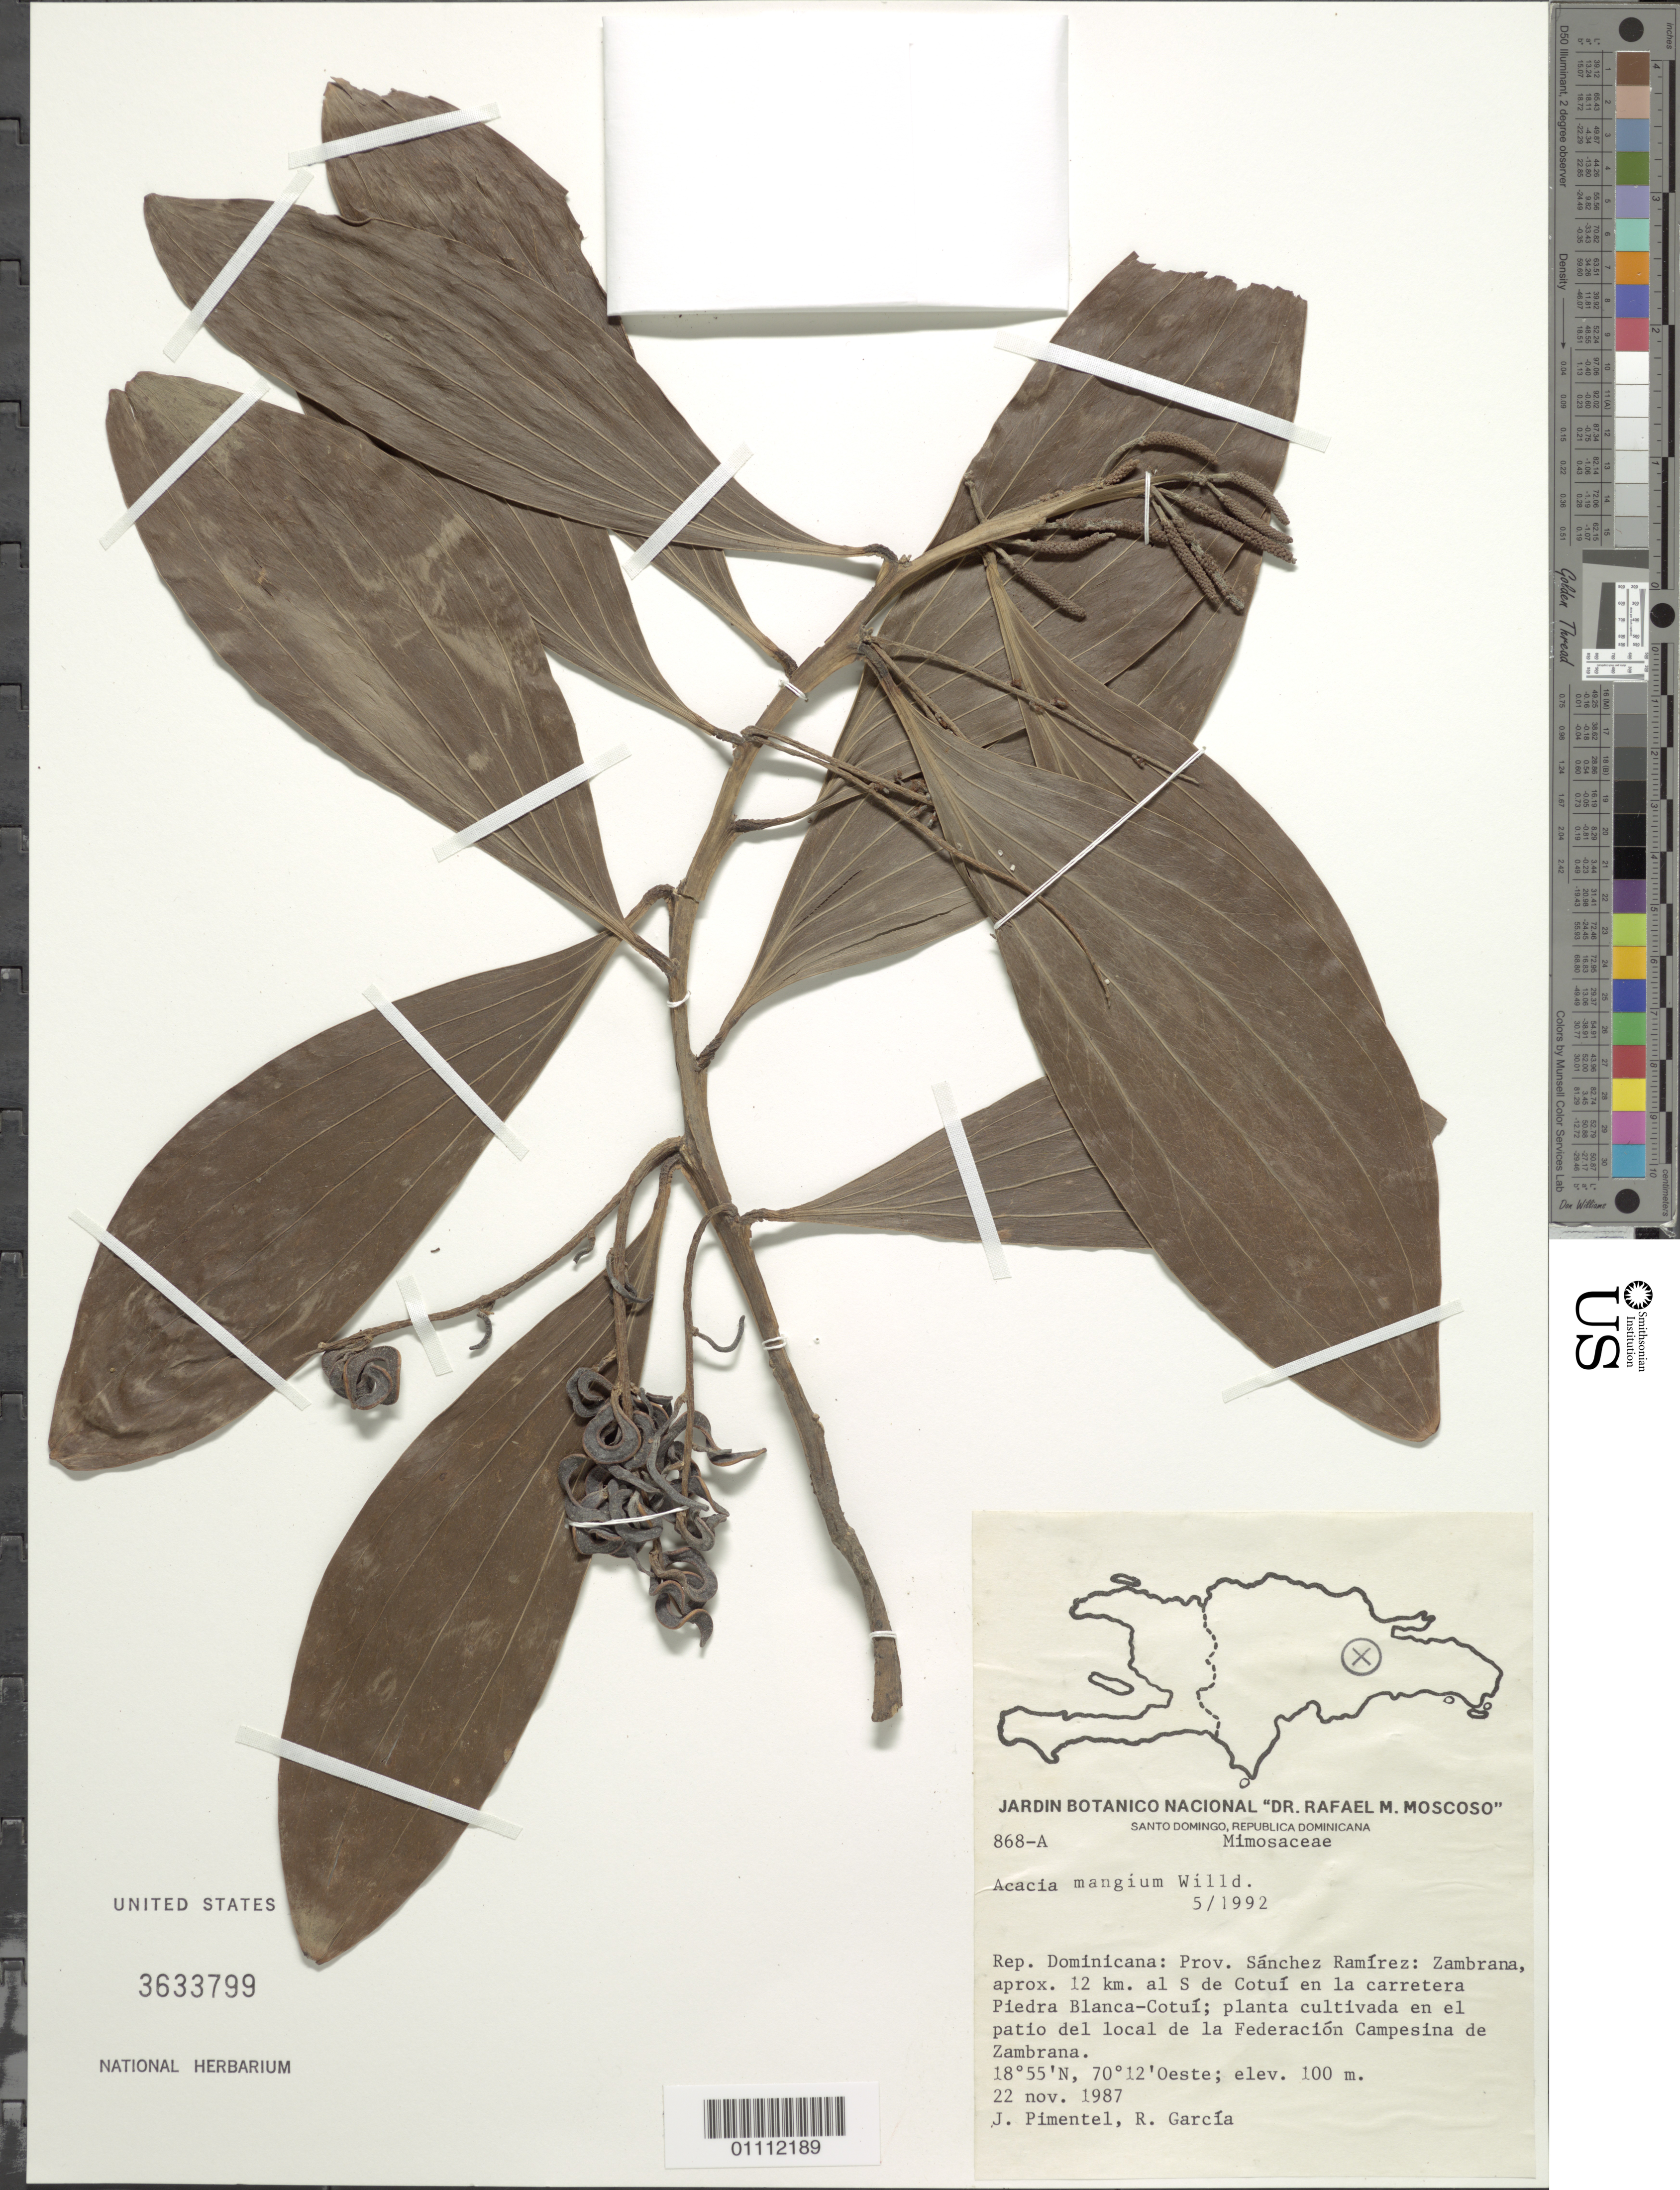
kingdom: Plantae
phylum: Tracheophyta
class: Magnoliopsida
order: Fabales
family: Fabaceae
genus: Acacia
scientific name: Acacia mangium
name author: Willd.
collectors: J. Pimentel & R. G. García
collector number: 868-A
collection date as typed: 22 Nov 1987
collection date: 1987-11-22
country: Dominican Republic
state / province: Sánchez Ramírez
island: Hispaniola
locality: Zambrana, aprox. 12 km al S de Cotuí en la carretera Piedra Blanca-Coutuí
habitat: Planta cultivada en el patio del local de la Federación Campesina de Zambrana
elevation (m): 100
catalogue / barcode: US 3633799